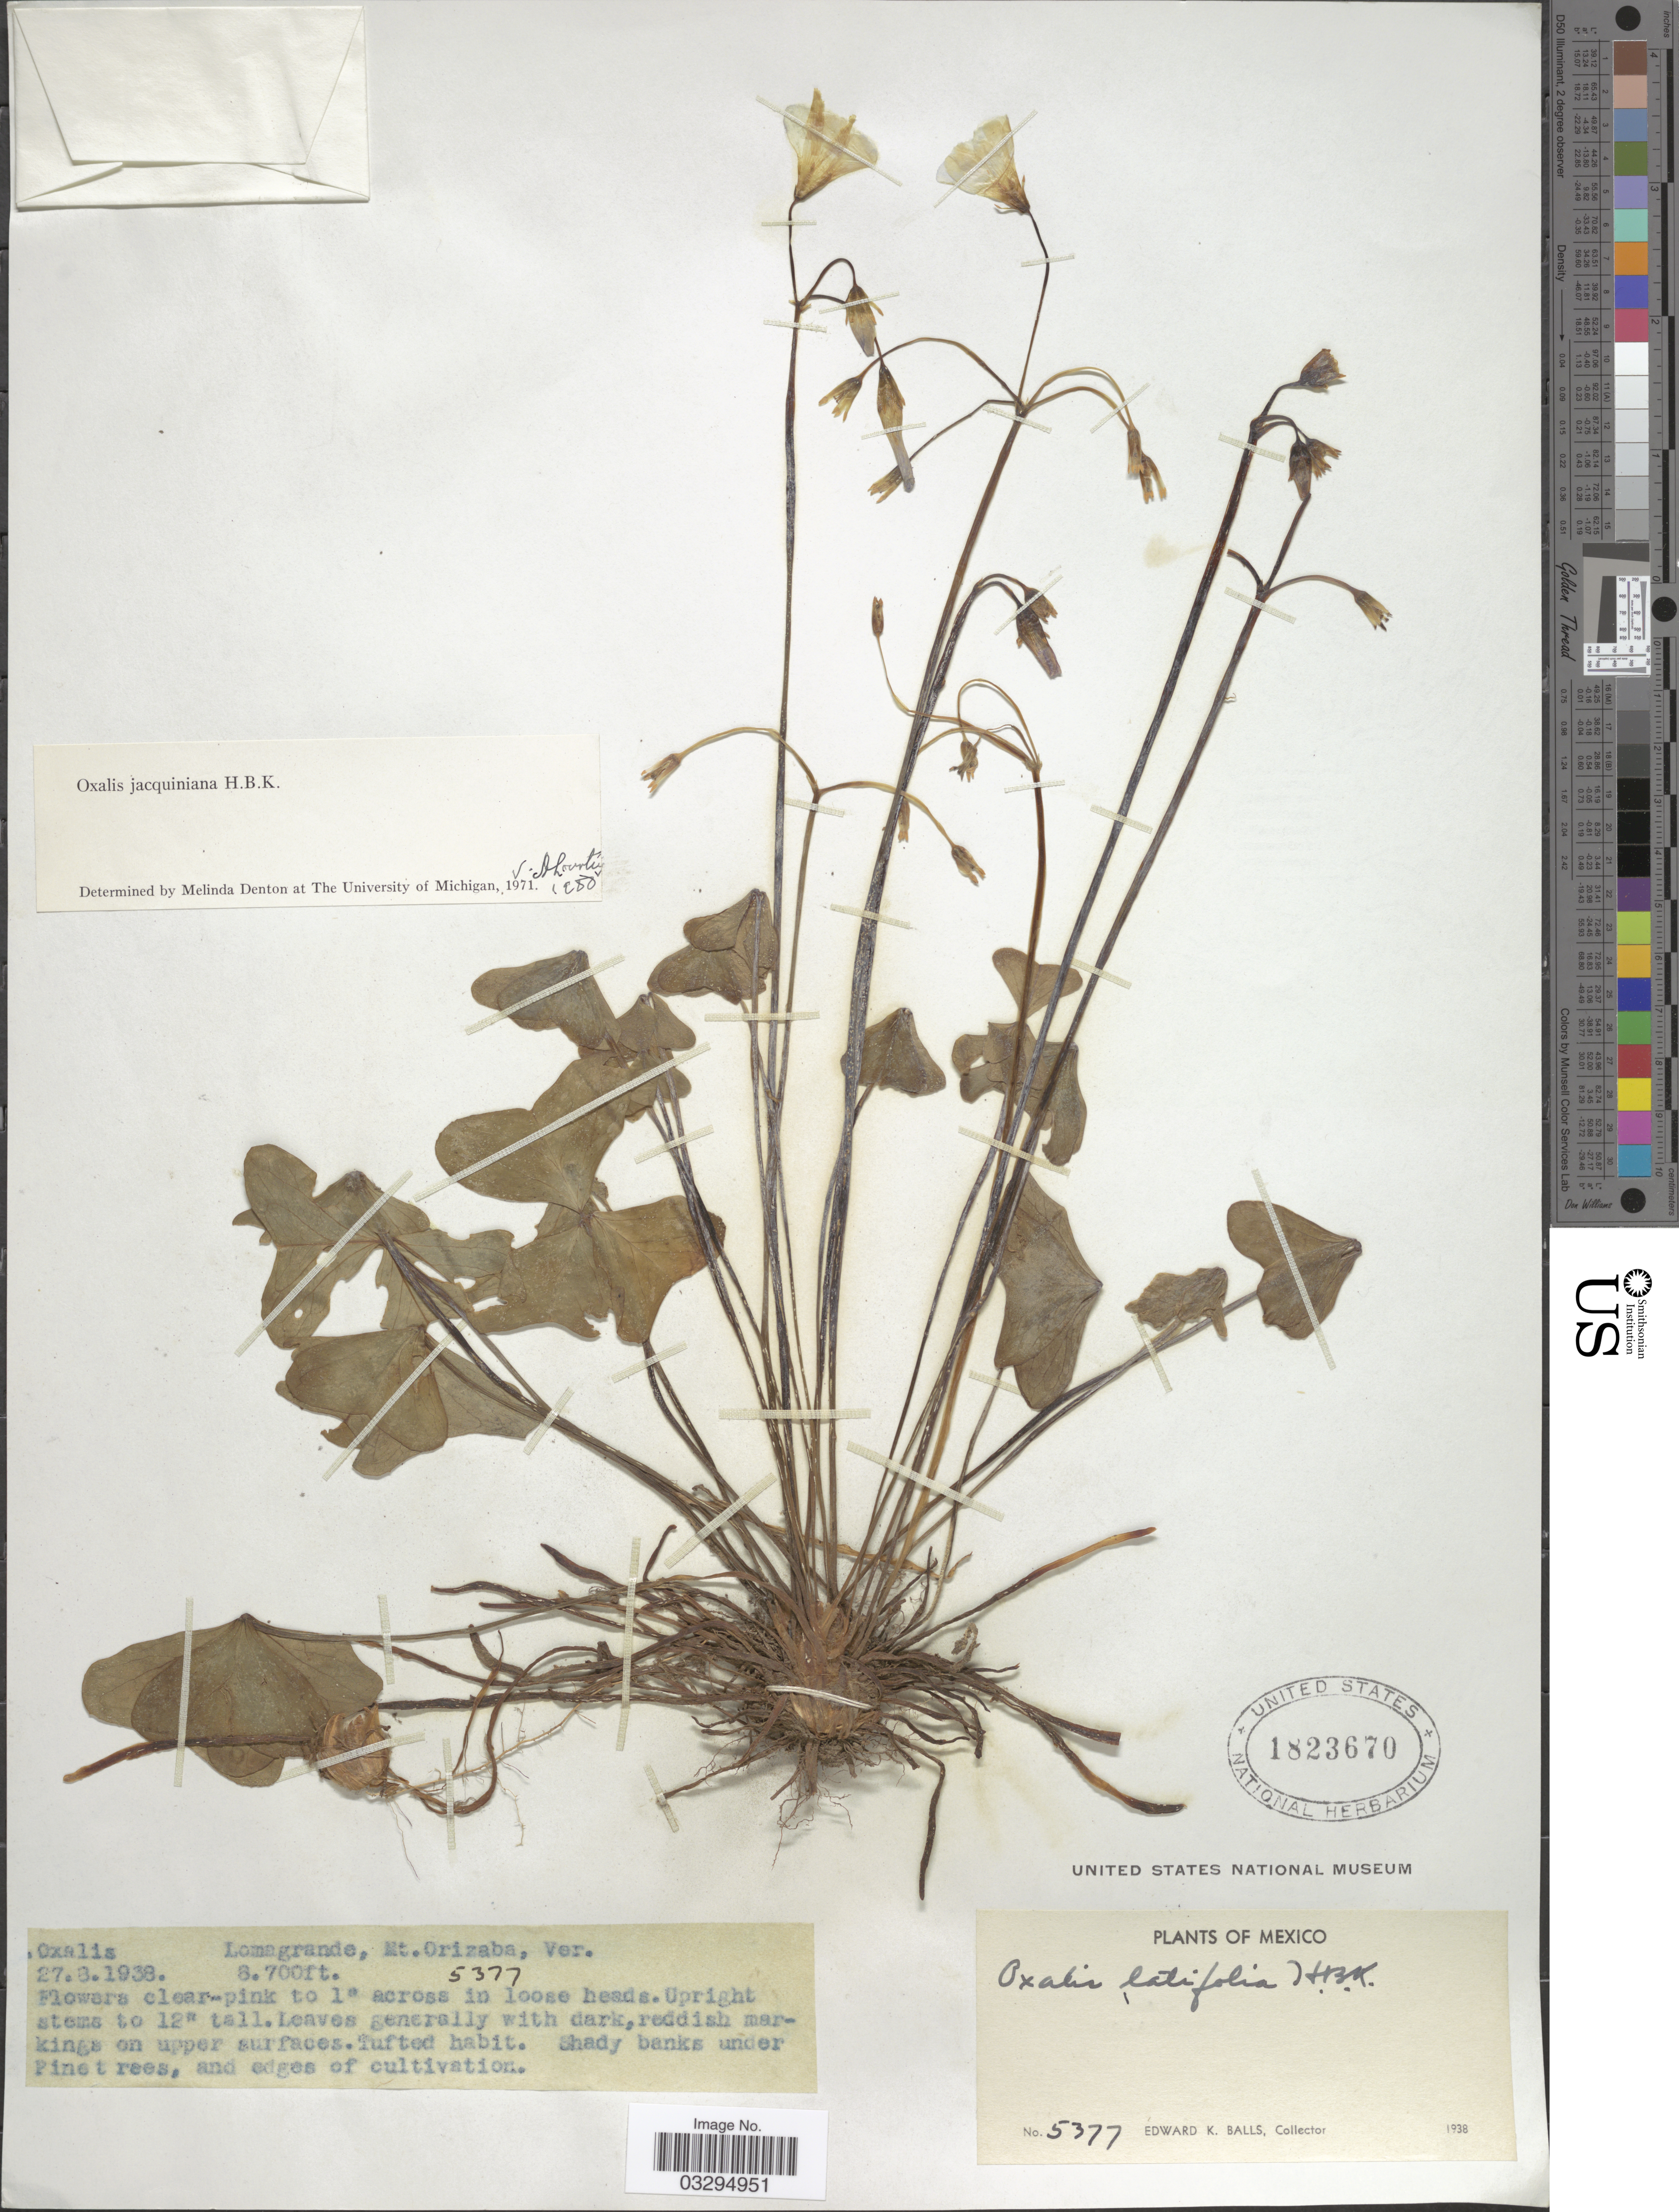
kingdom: Plantae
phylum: Tracheophyta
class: Magnoliopsida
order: Oxalidales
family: Oxalidaceae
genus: Oxalis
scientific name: Oxalis jacquiniana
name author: Kunth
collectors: E. K. Balls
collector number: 5377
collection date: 1938-08-27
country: Mexico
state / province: Veracruz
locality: Loma grande, Mt. Orizaba, Ver.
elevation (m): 2652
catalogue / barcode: US 1823670